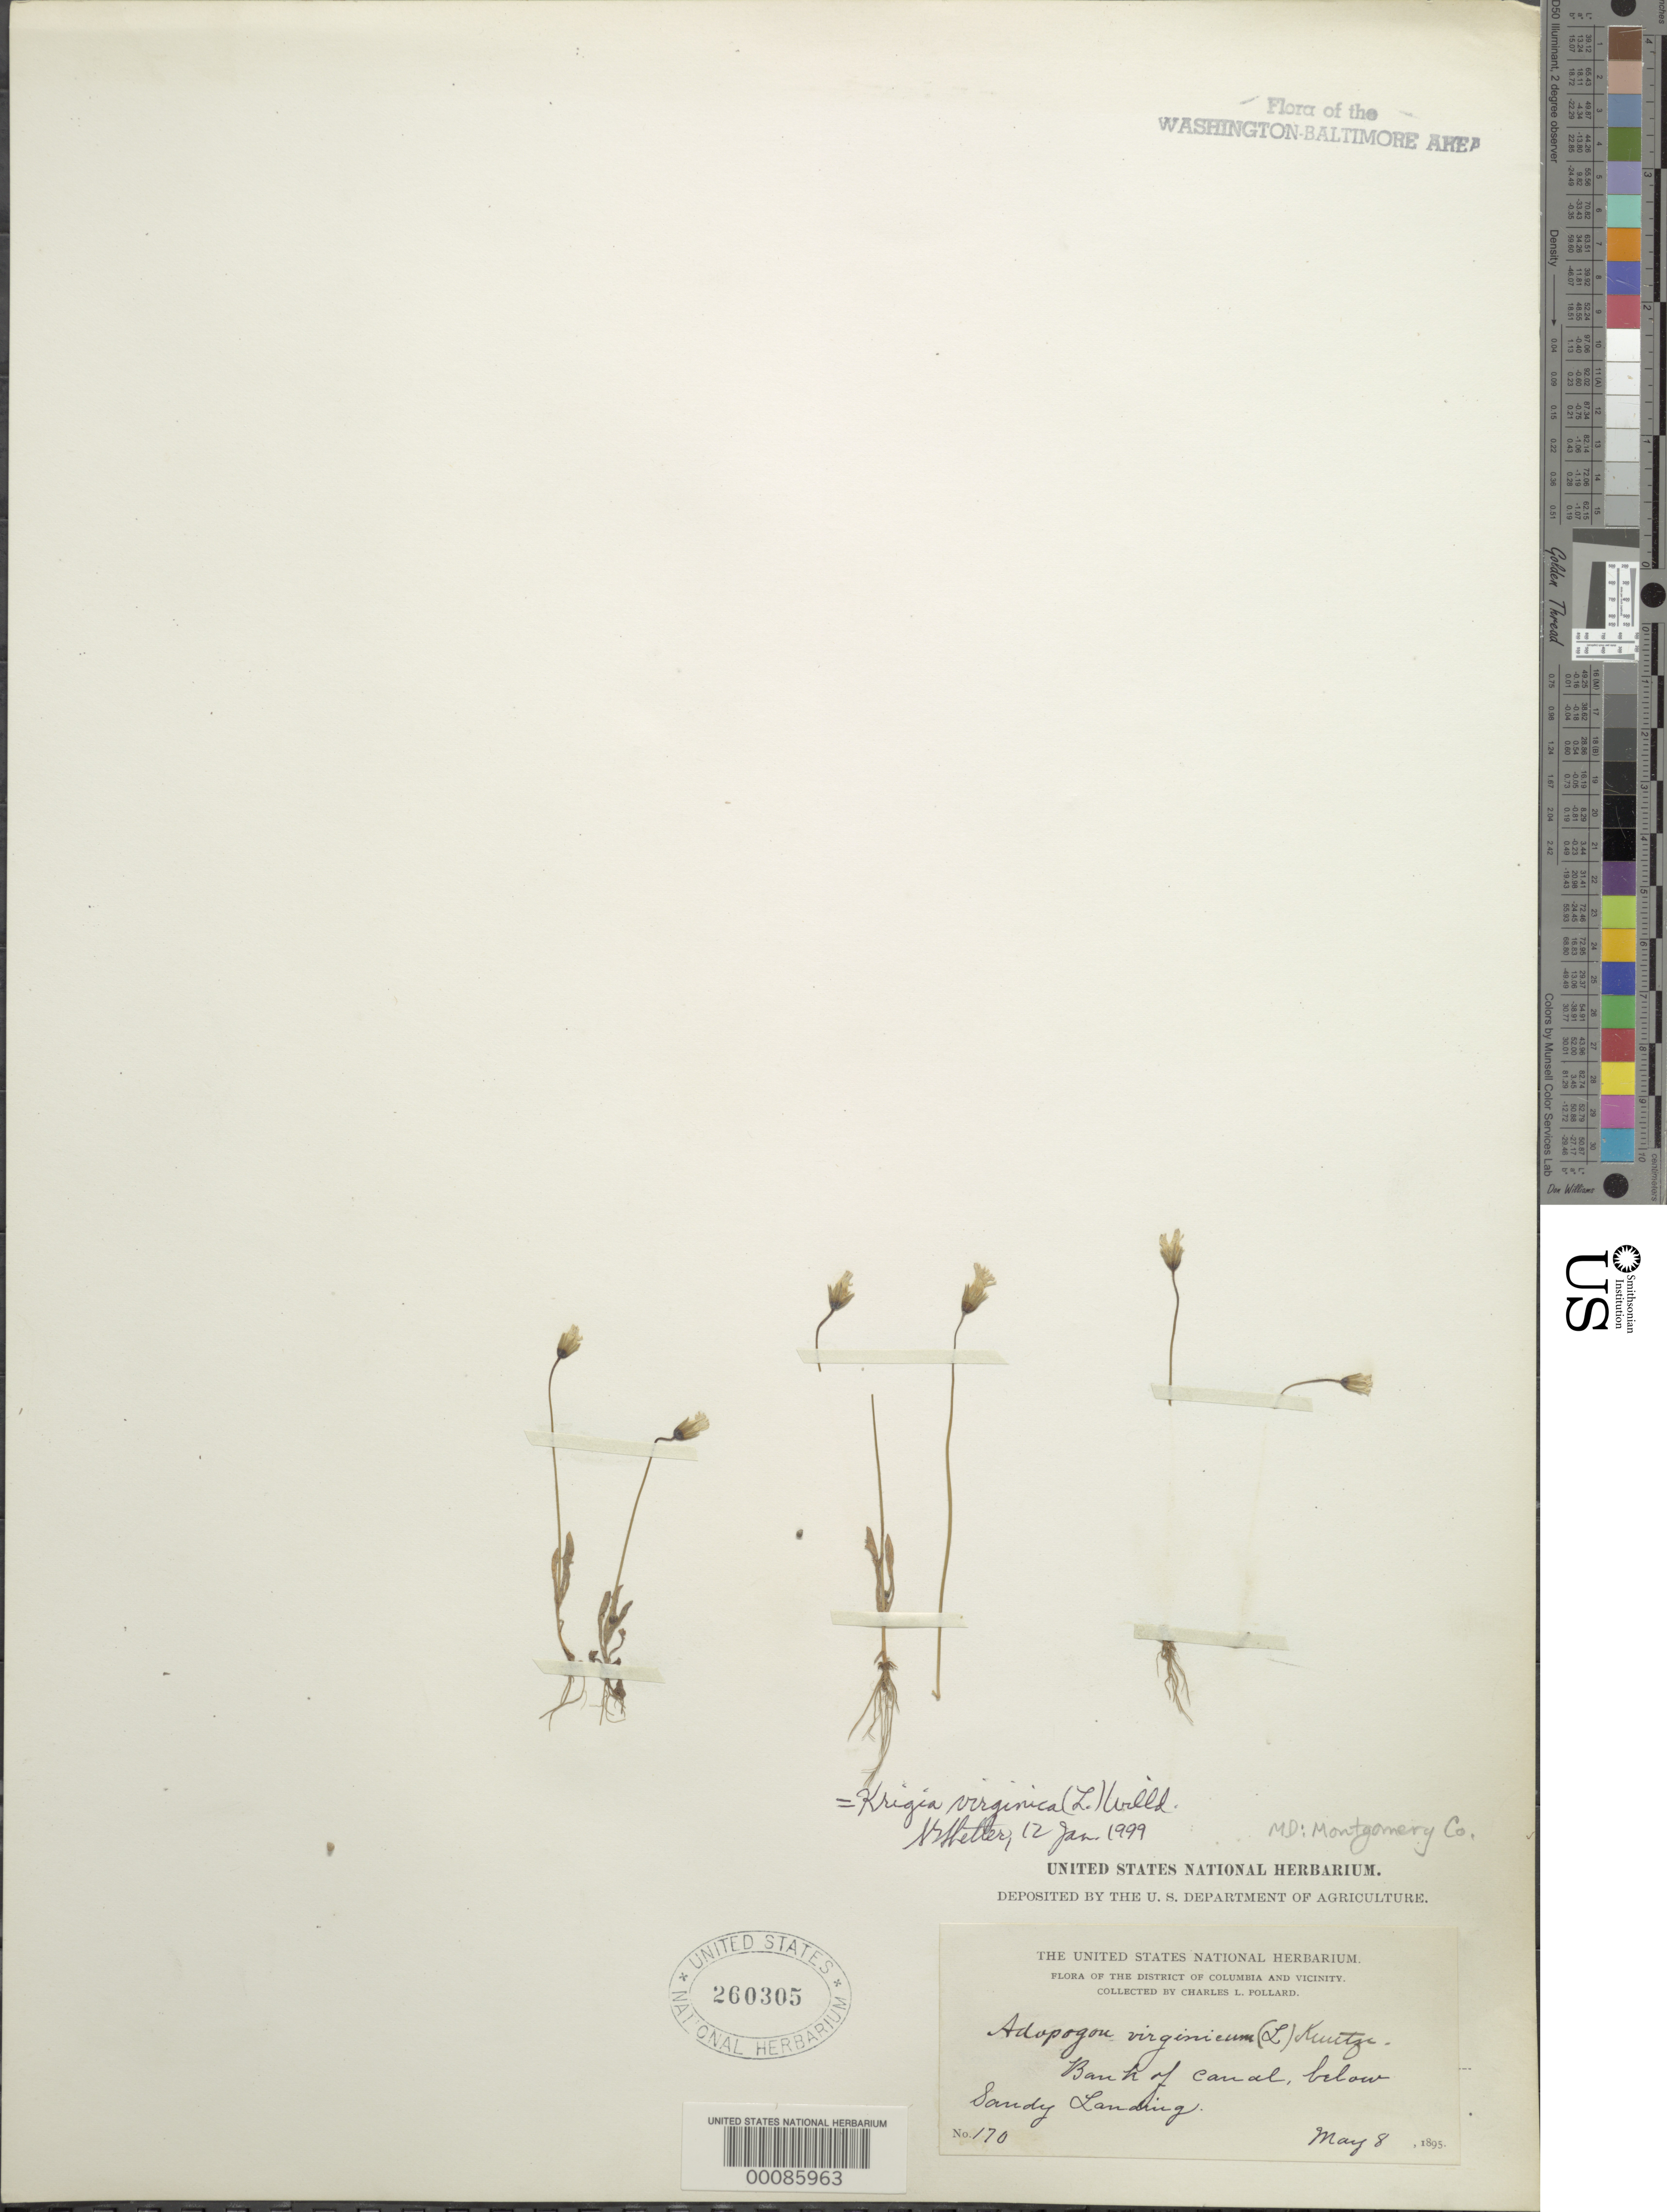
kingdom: Plantae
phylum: Tracheophyta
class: Magnoliopsida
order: Asterales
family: Asteraceae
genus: Krigia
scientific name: Krigia virginica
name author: (L.) Willd.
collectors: C. L. Pollard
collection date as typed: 08 May 1895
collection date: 1895-05-08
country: United States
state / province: Maryland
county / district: Montgomery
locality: Canal below Sandy Landing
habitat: Bank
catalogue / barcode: US 260305